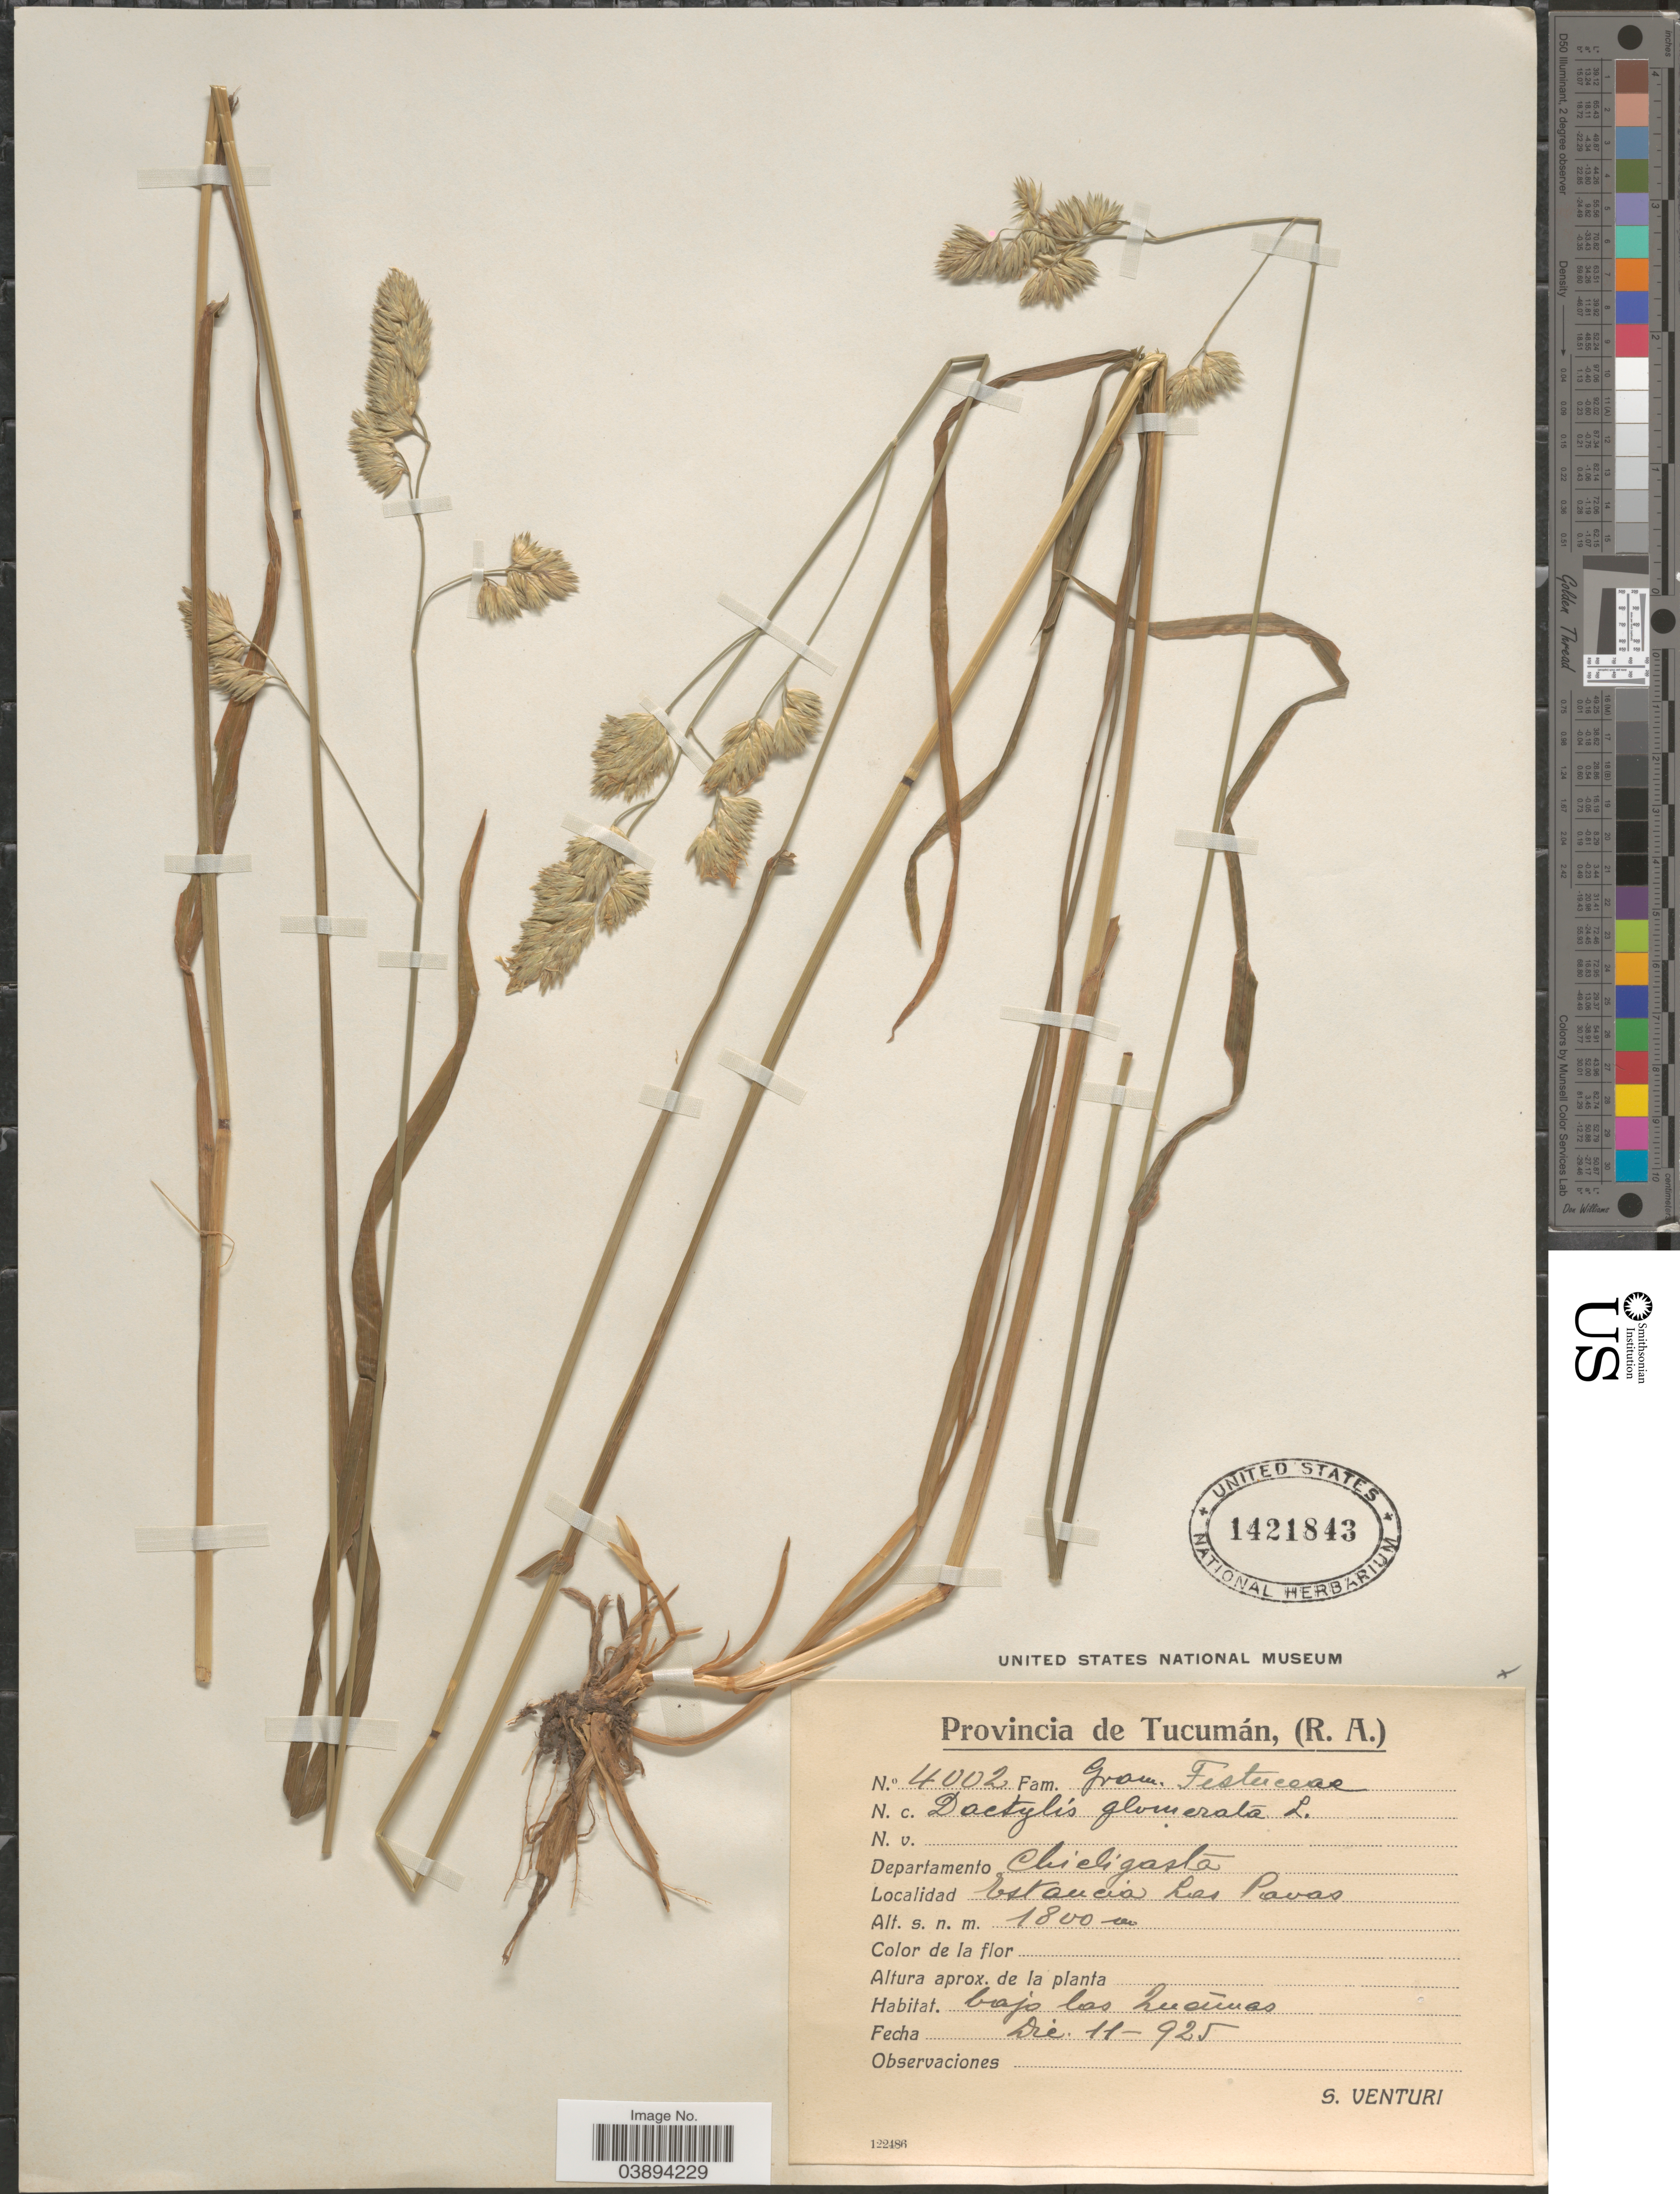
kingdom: Plantae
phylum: Tracheophyta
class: Liliopsida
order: Poales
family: Poaceae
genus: Dactylis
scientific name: Dactylis glomerata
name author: L.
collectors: S. Venturi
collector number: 4002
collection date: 1925-12-11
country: Argentina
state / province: Tucuman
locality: Departamento Chicligasta. Estancia Las Pavas. Bajo los Quenuas.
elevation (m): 1800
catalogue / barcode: US 1421843